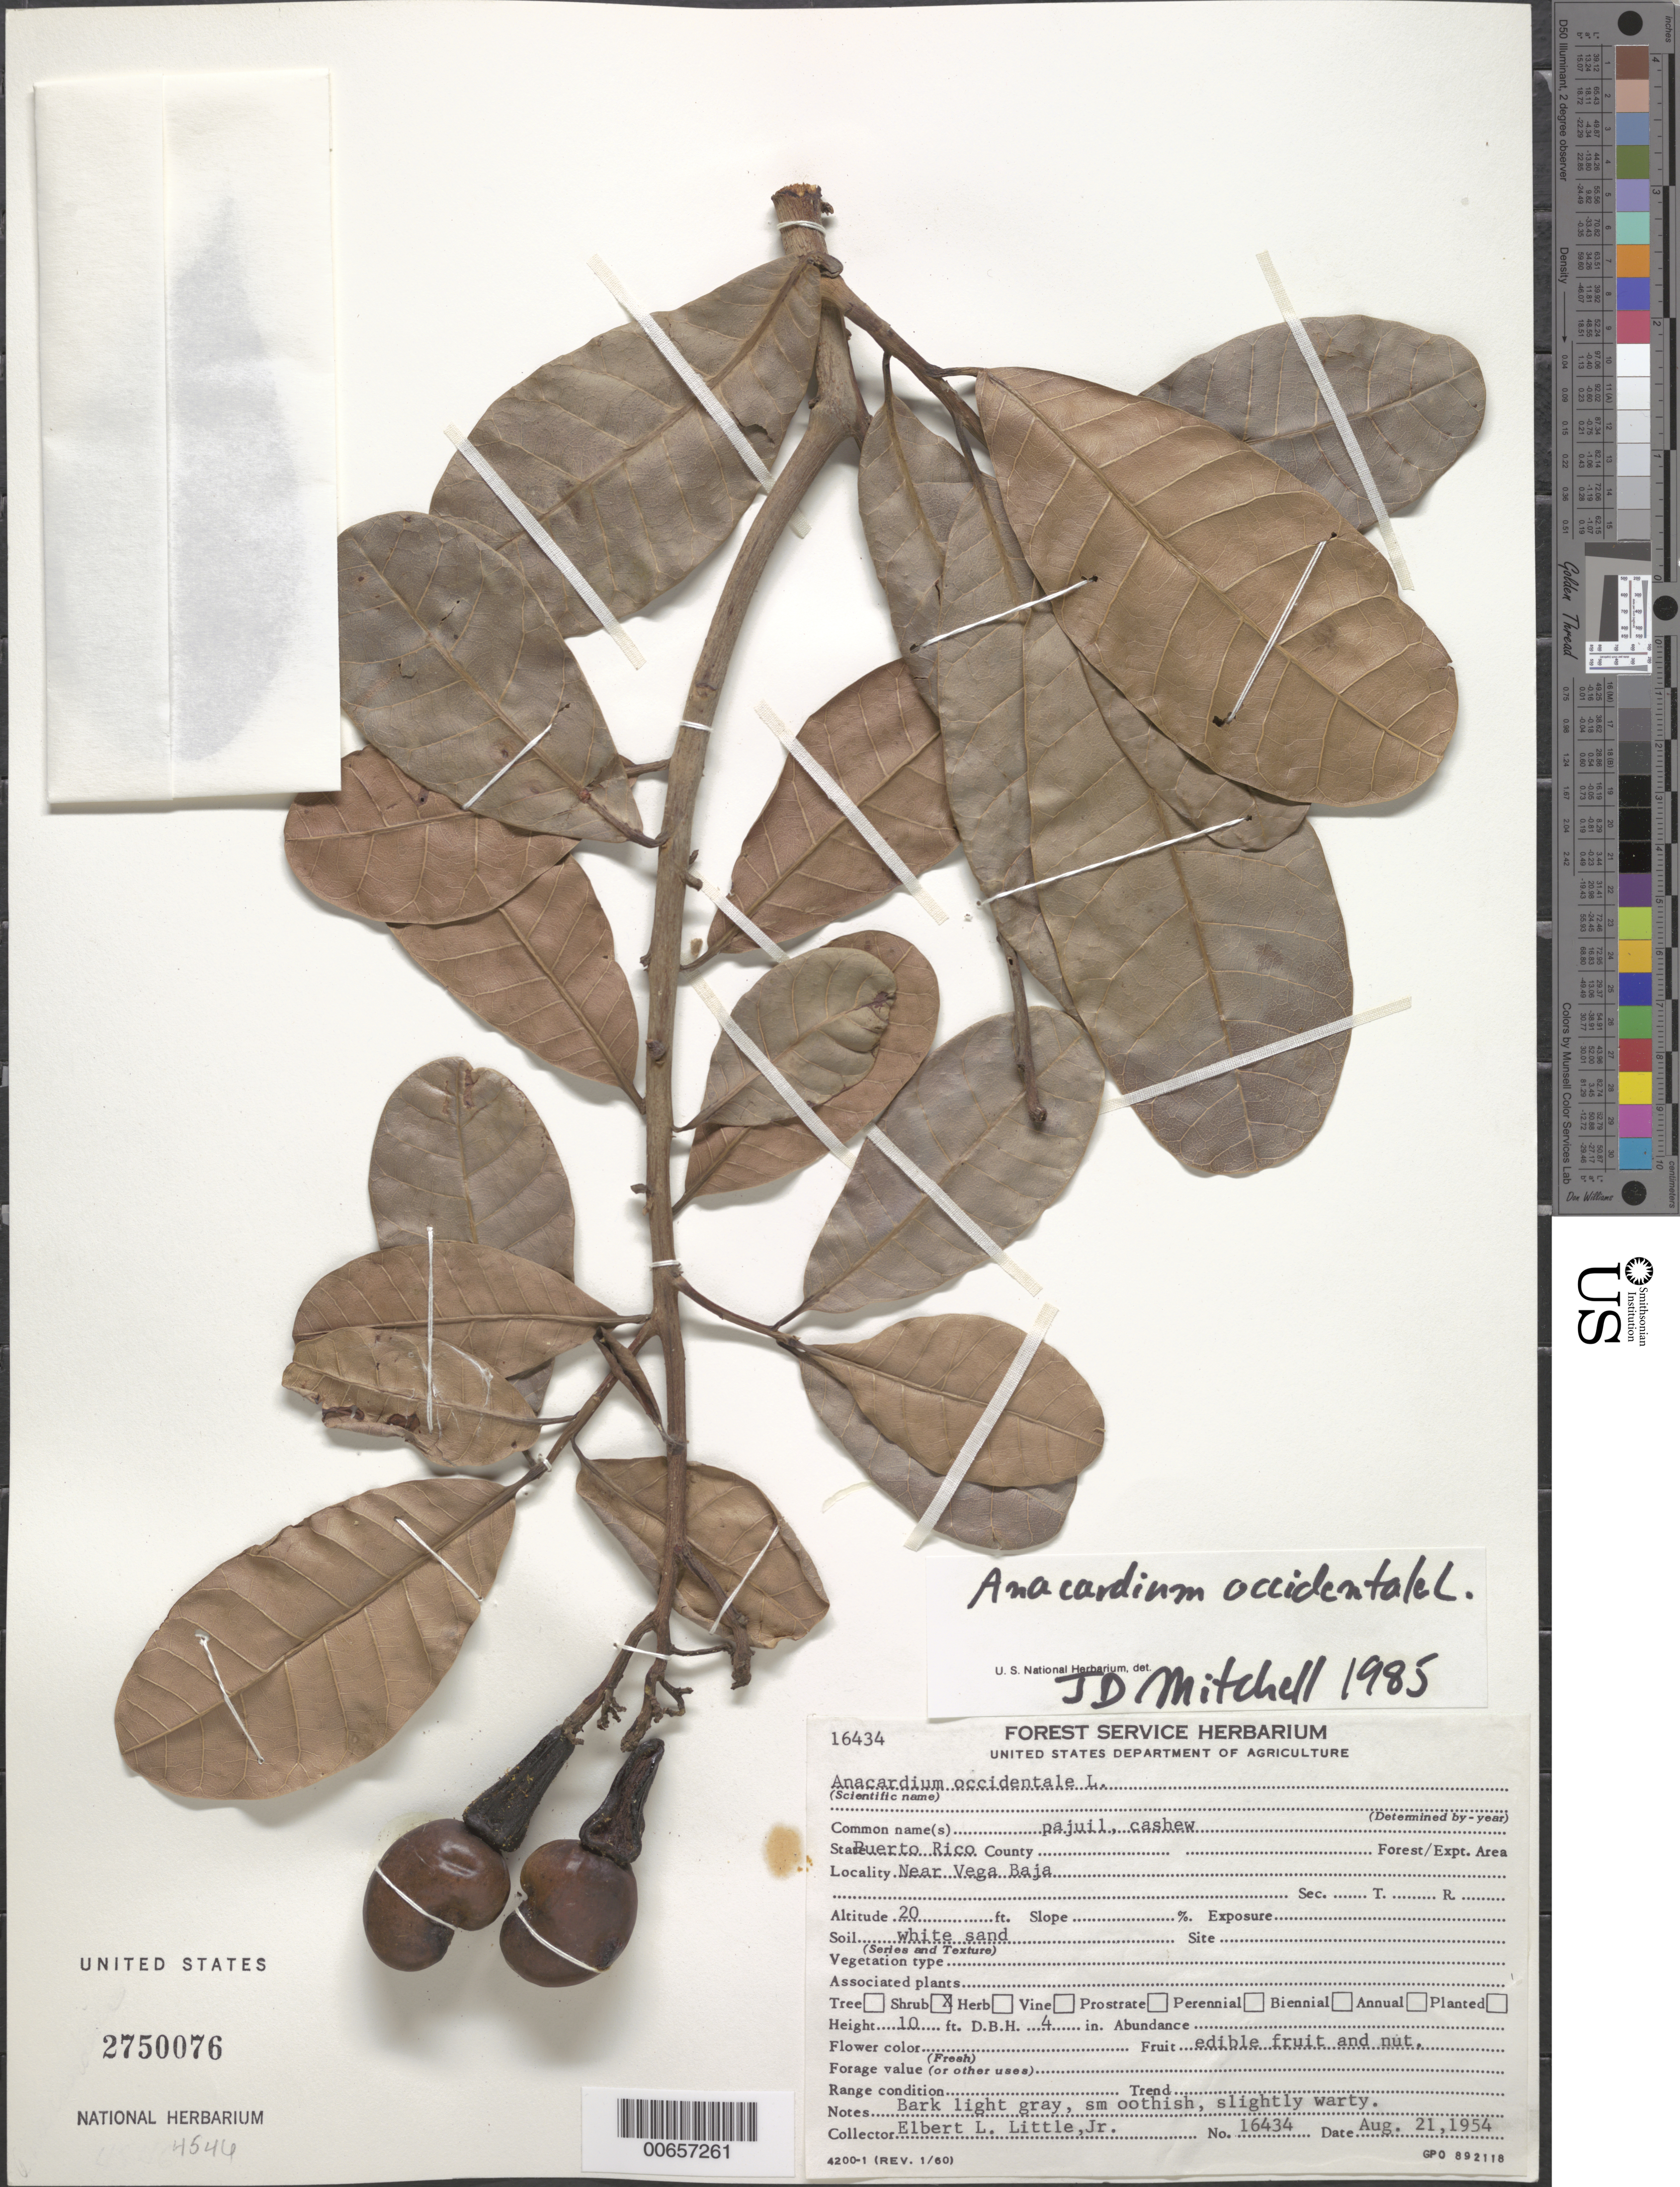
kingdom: Plantae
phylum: Tracheophyta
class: Magnoliopsida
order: Sapindales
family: Anacardiaceae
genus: Anacardium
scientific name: Anacardium occidentale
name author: L.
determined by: Mitchell, John D.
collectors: E. L. Little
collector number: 16434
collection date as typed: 21 Aug 1954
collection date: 1954-08-21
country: Puerto Rico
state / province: Vega Baja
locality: Vega Baja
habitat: White sand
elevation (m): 6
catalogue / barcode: US 2750076